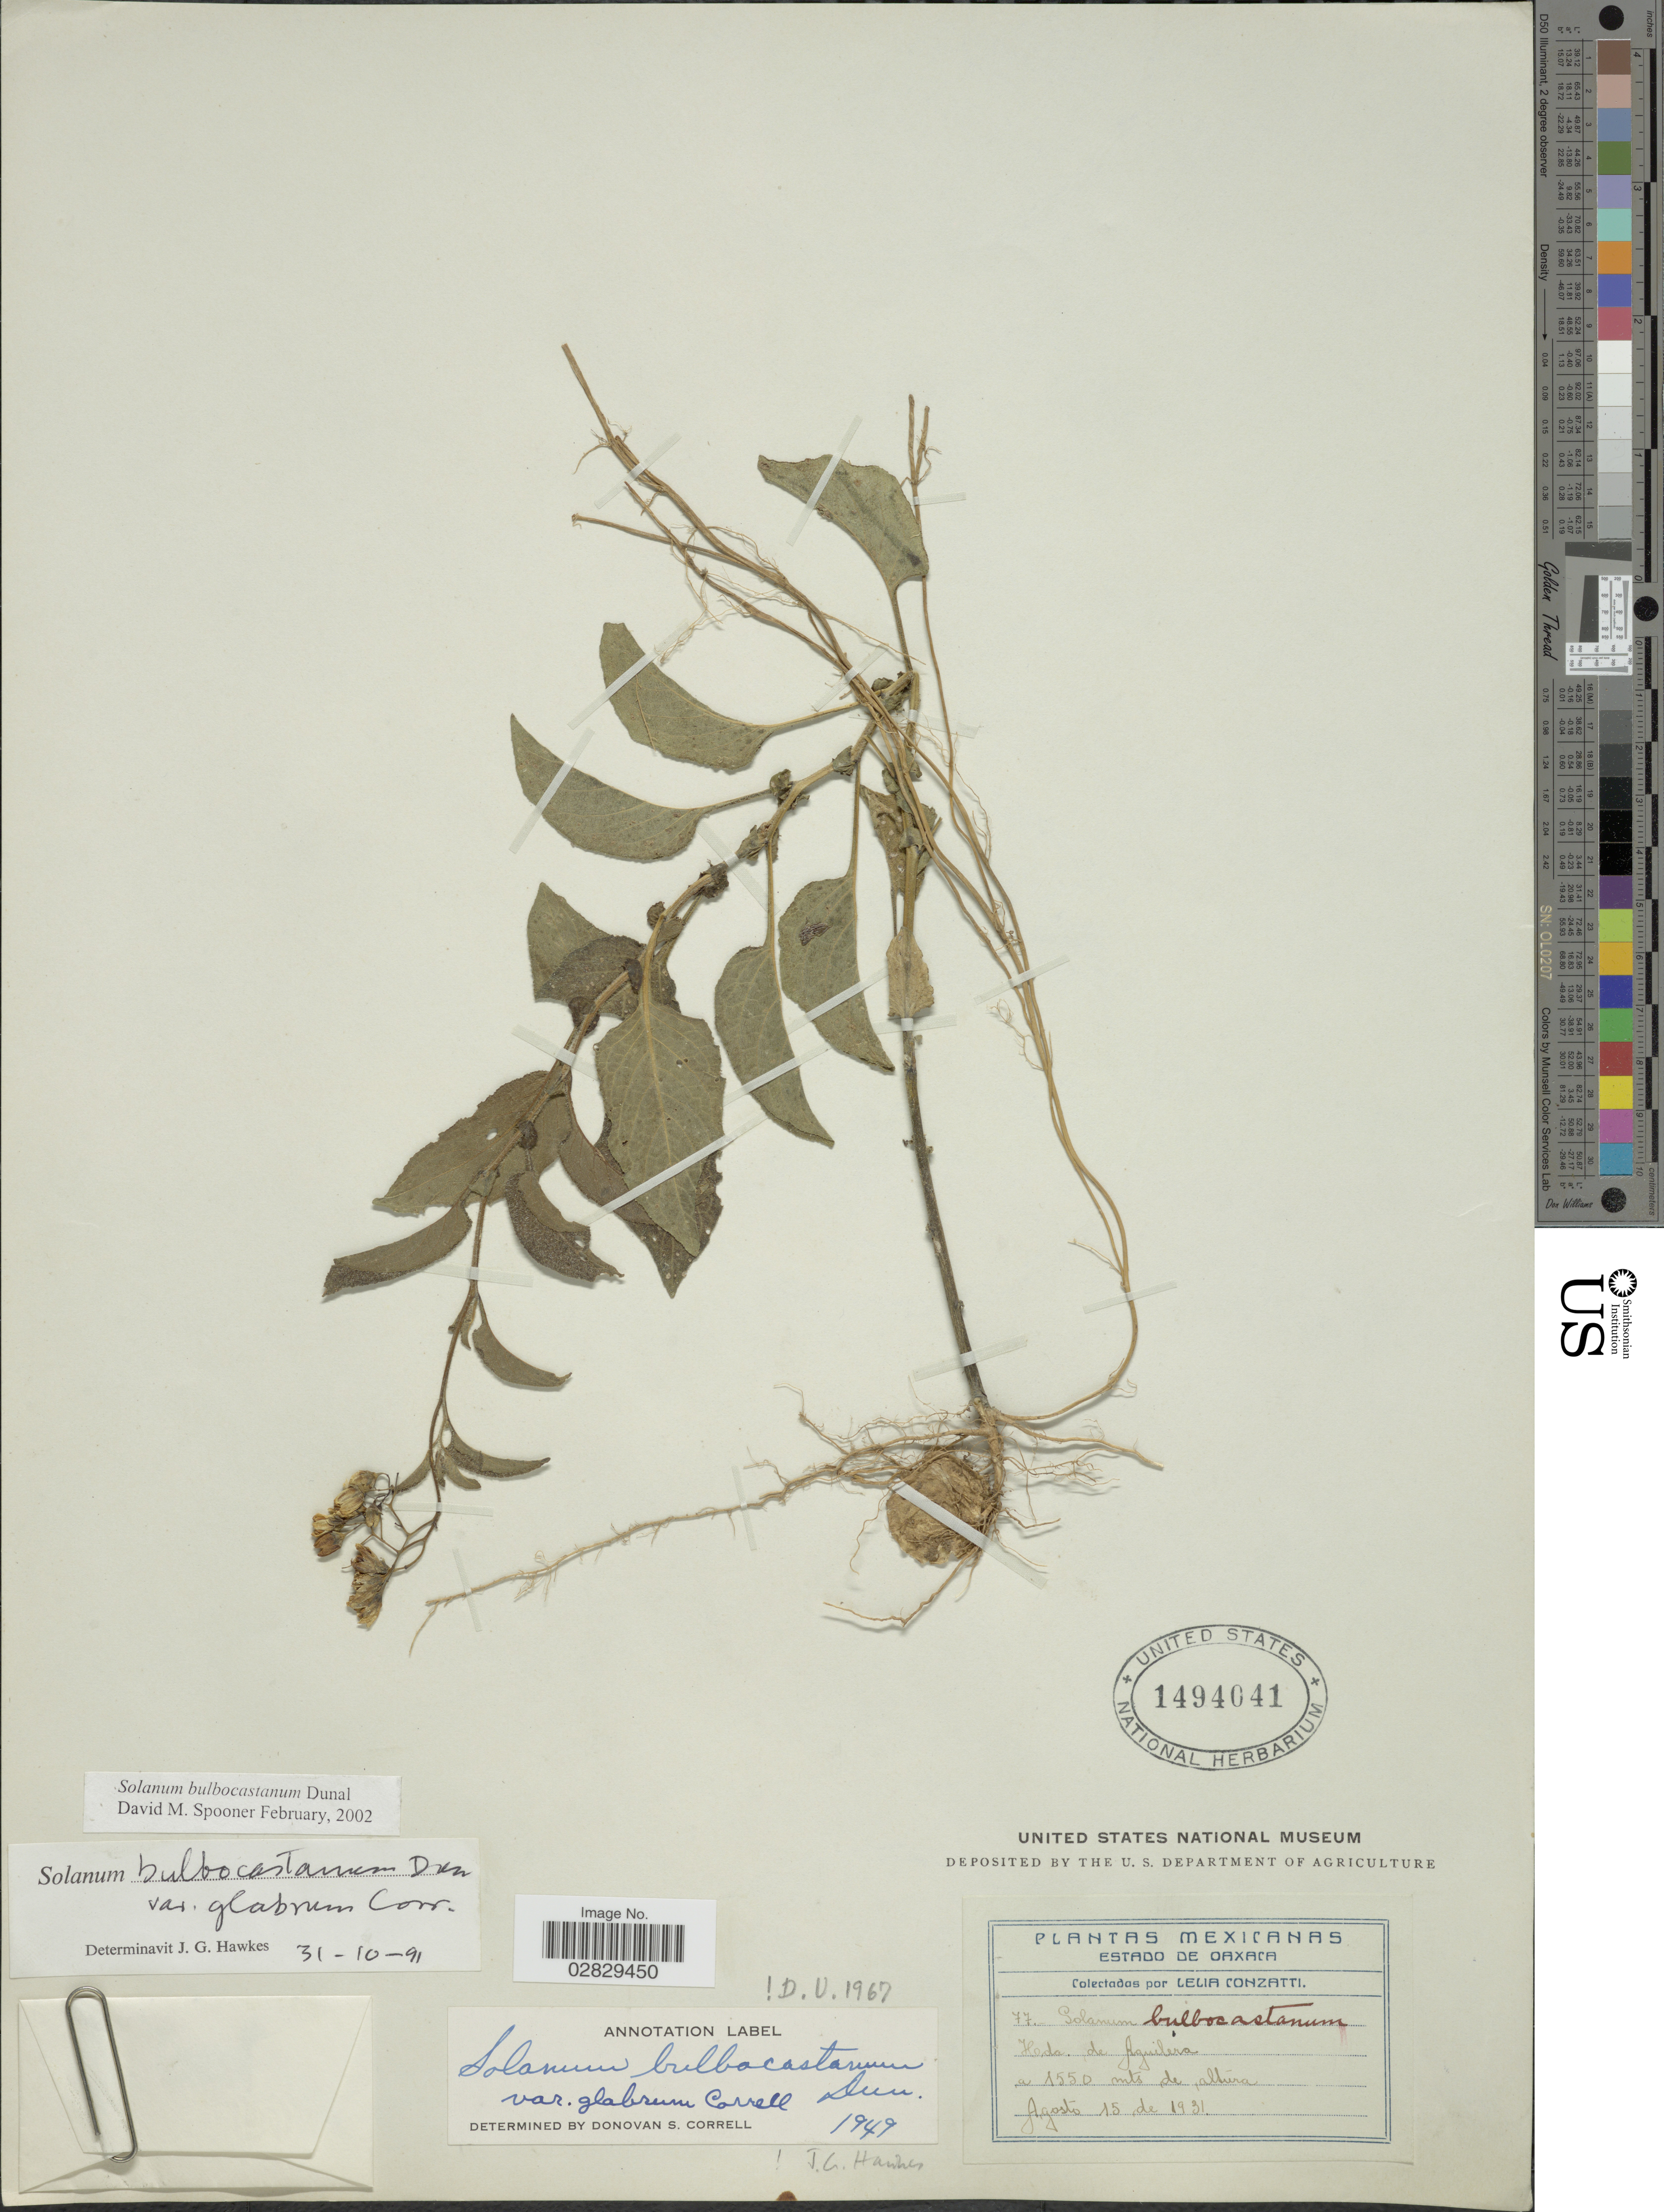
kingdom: Plantae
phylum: Tracheophyta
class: Magnoliopsida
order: Solanales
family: Solanaceae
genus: Solanum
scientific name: Solanum bulbocastanum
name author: Dunal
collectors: L. Conzatti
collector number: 77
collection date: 1931-08-15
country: Mexico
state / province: Oaxaca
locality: Hda. de Aguilera.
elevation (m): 1550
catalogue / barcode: US 1494041